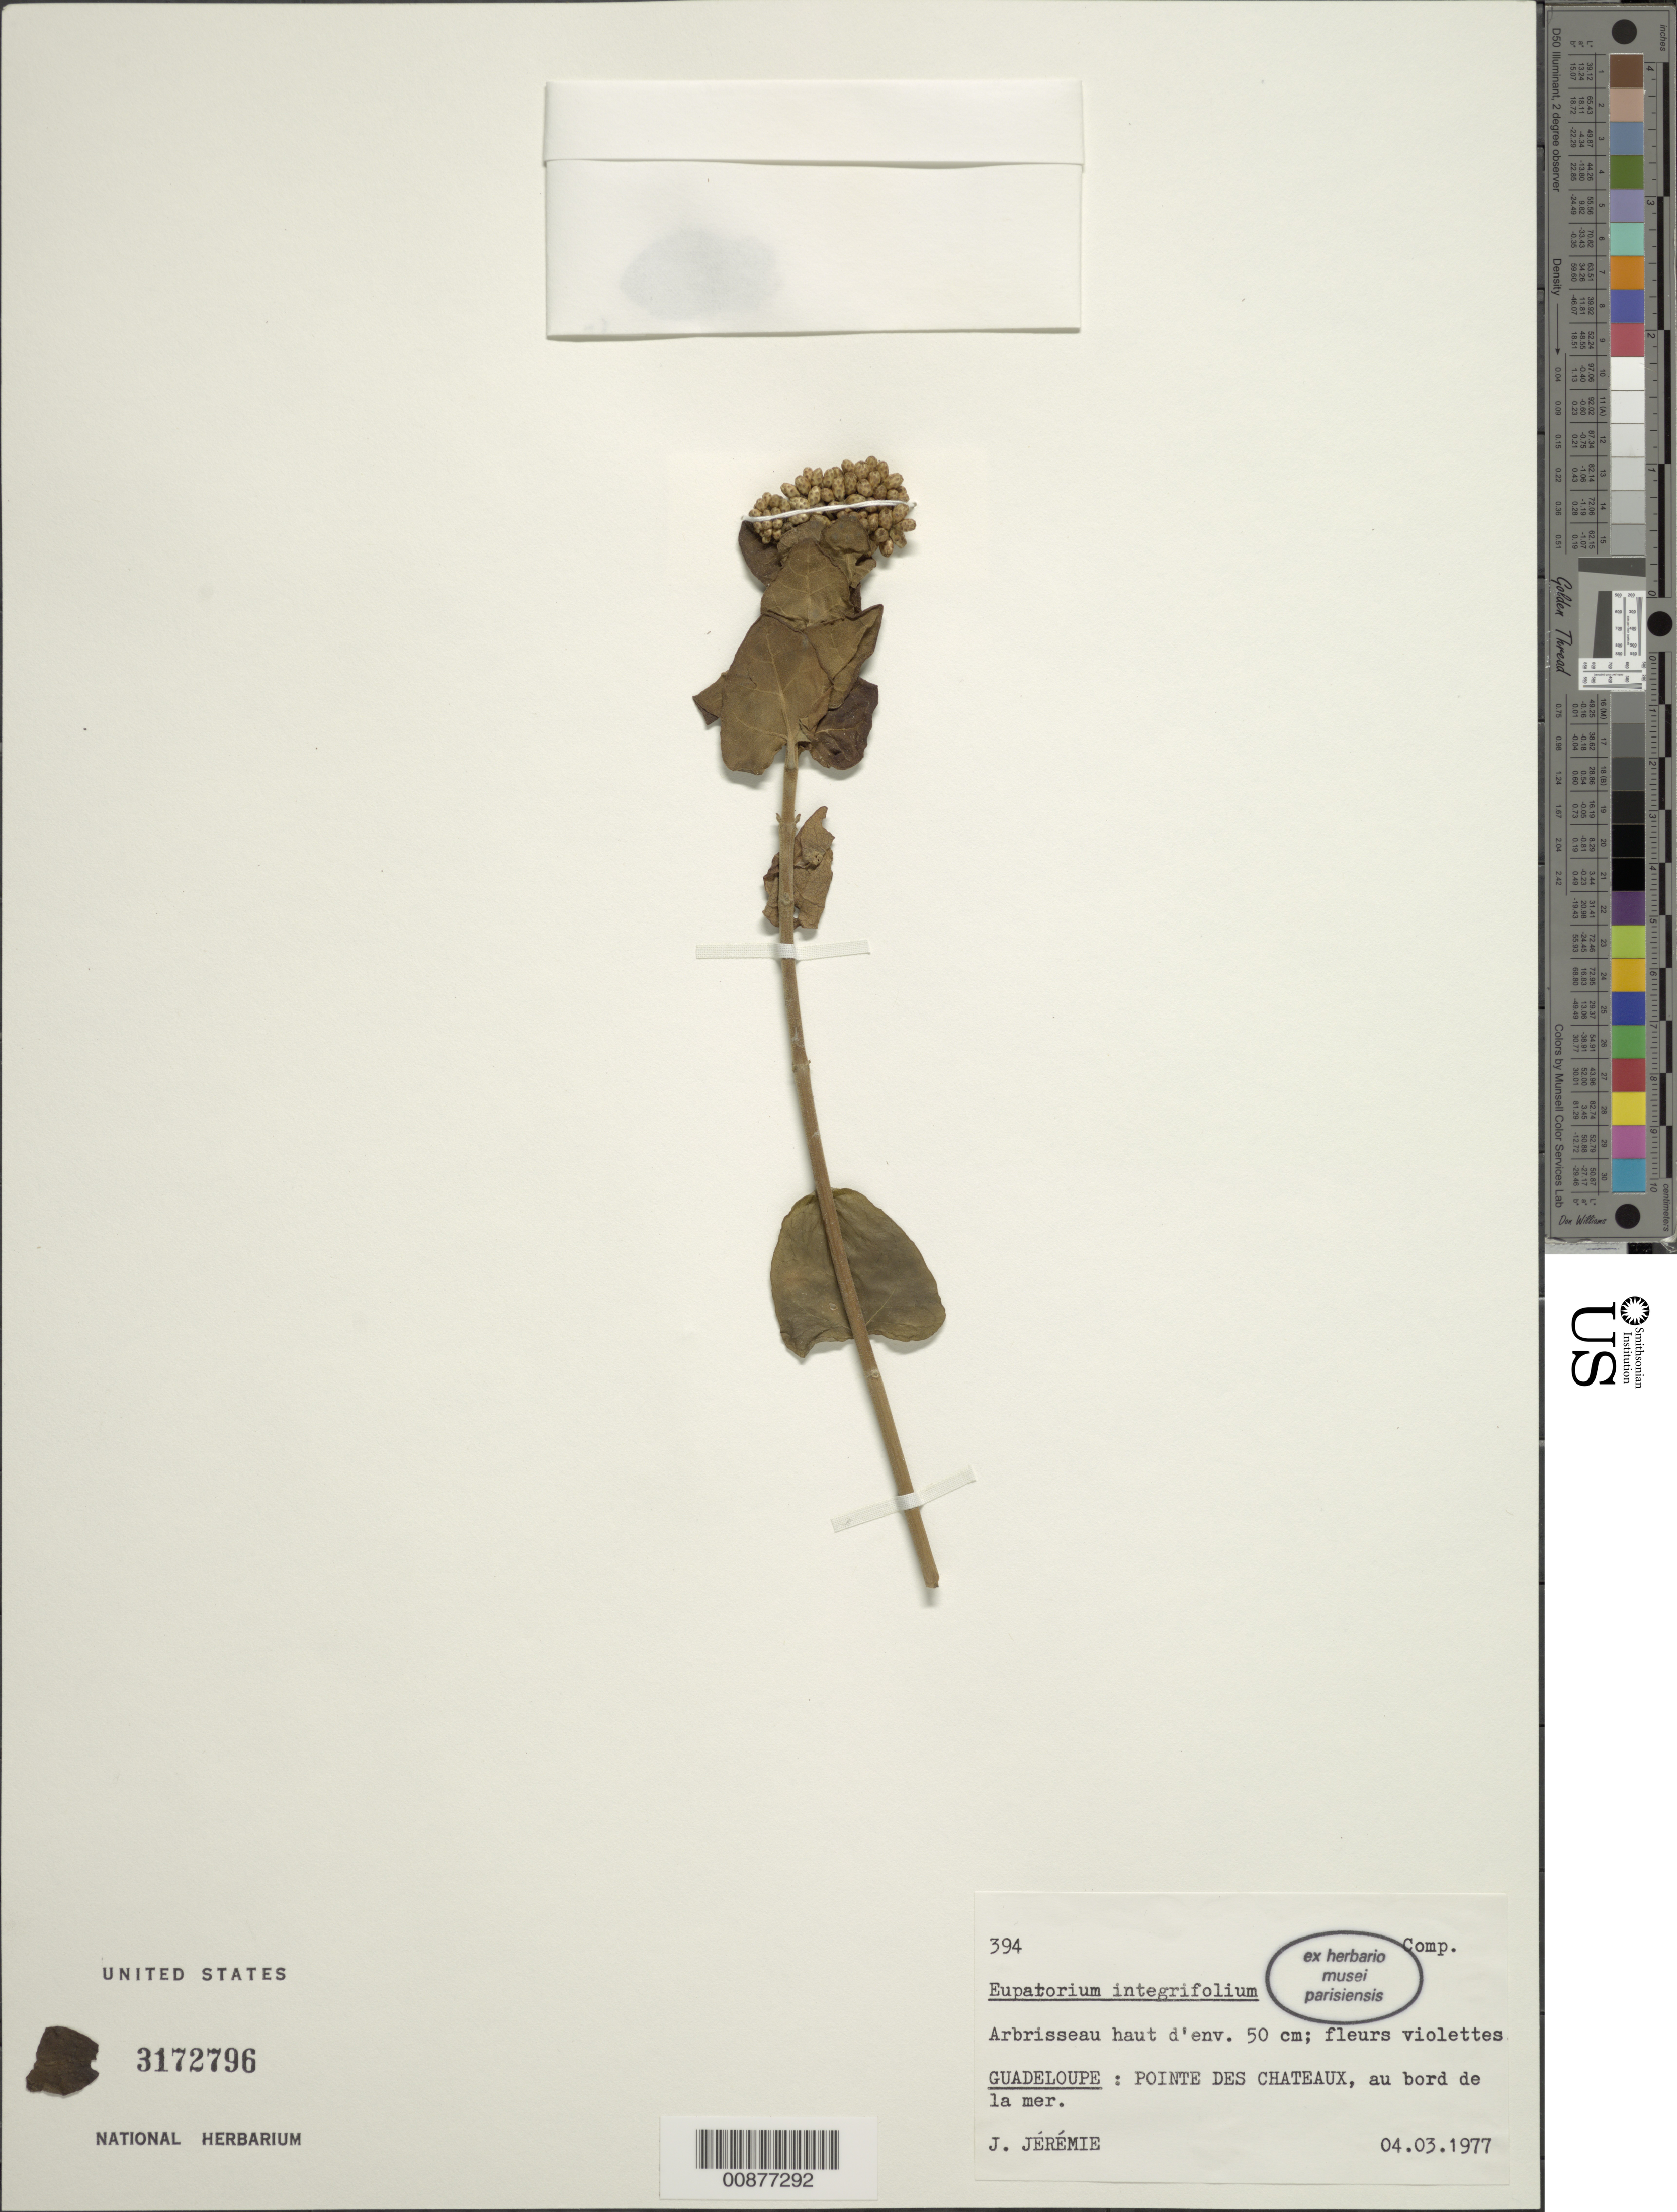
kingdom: Plantae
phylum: Tracheophyta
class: Magnoliopsida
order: Asterales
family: Asteraceae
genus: Chromolaena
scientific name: Chromolaena integrifolia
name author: (Lam.) R.M. King & H. Rob.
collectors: J. Jérémie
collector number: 394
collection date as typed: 03 Apr 1977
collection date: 1977-04-03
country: Guadeloupe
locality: Pointe des Chateaux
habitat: Au bord de la mer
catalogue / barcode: US 3172796